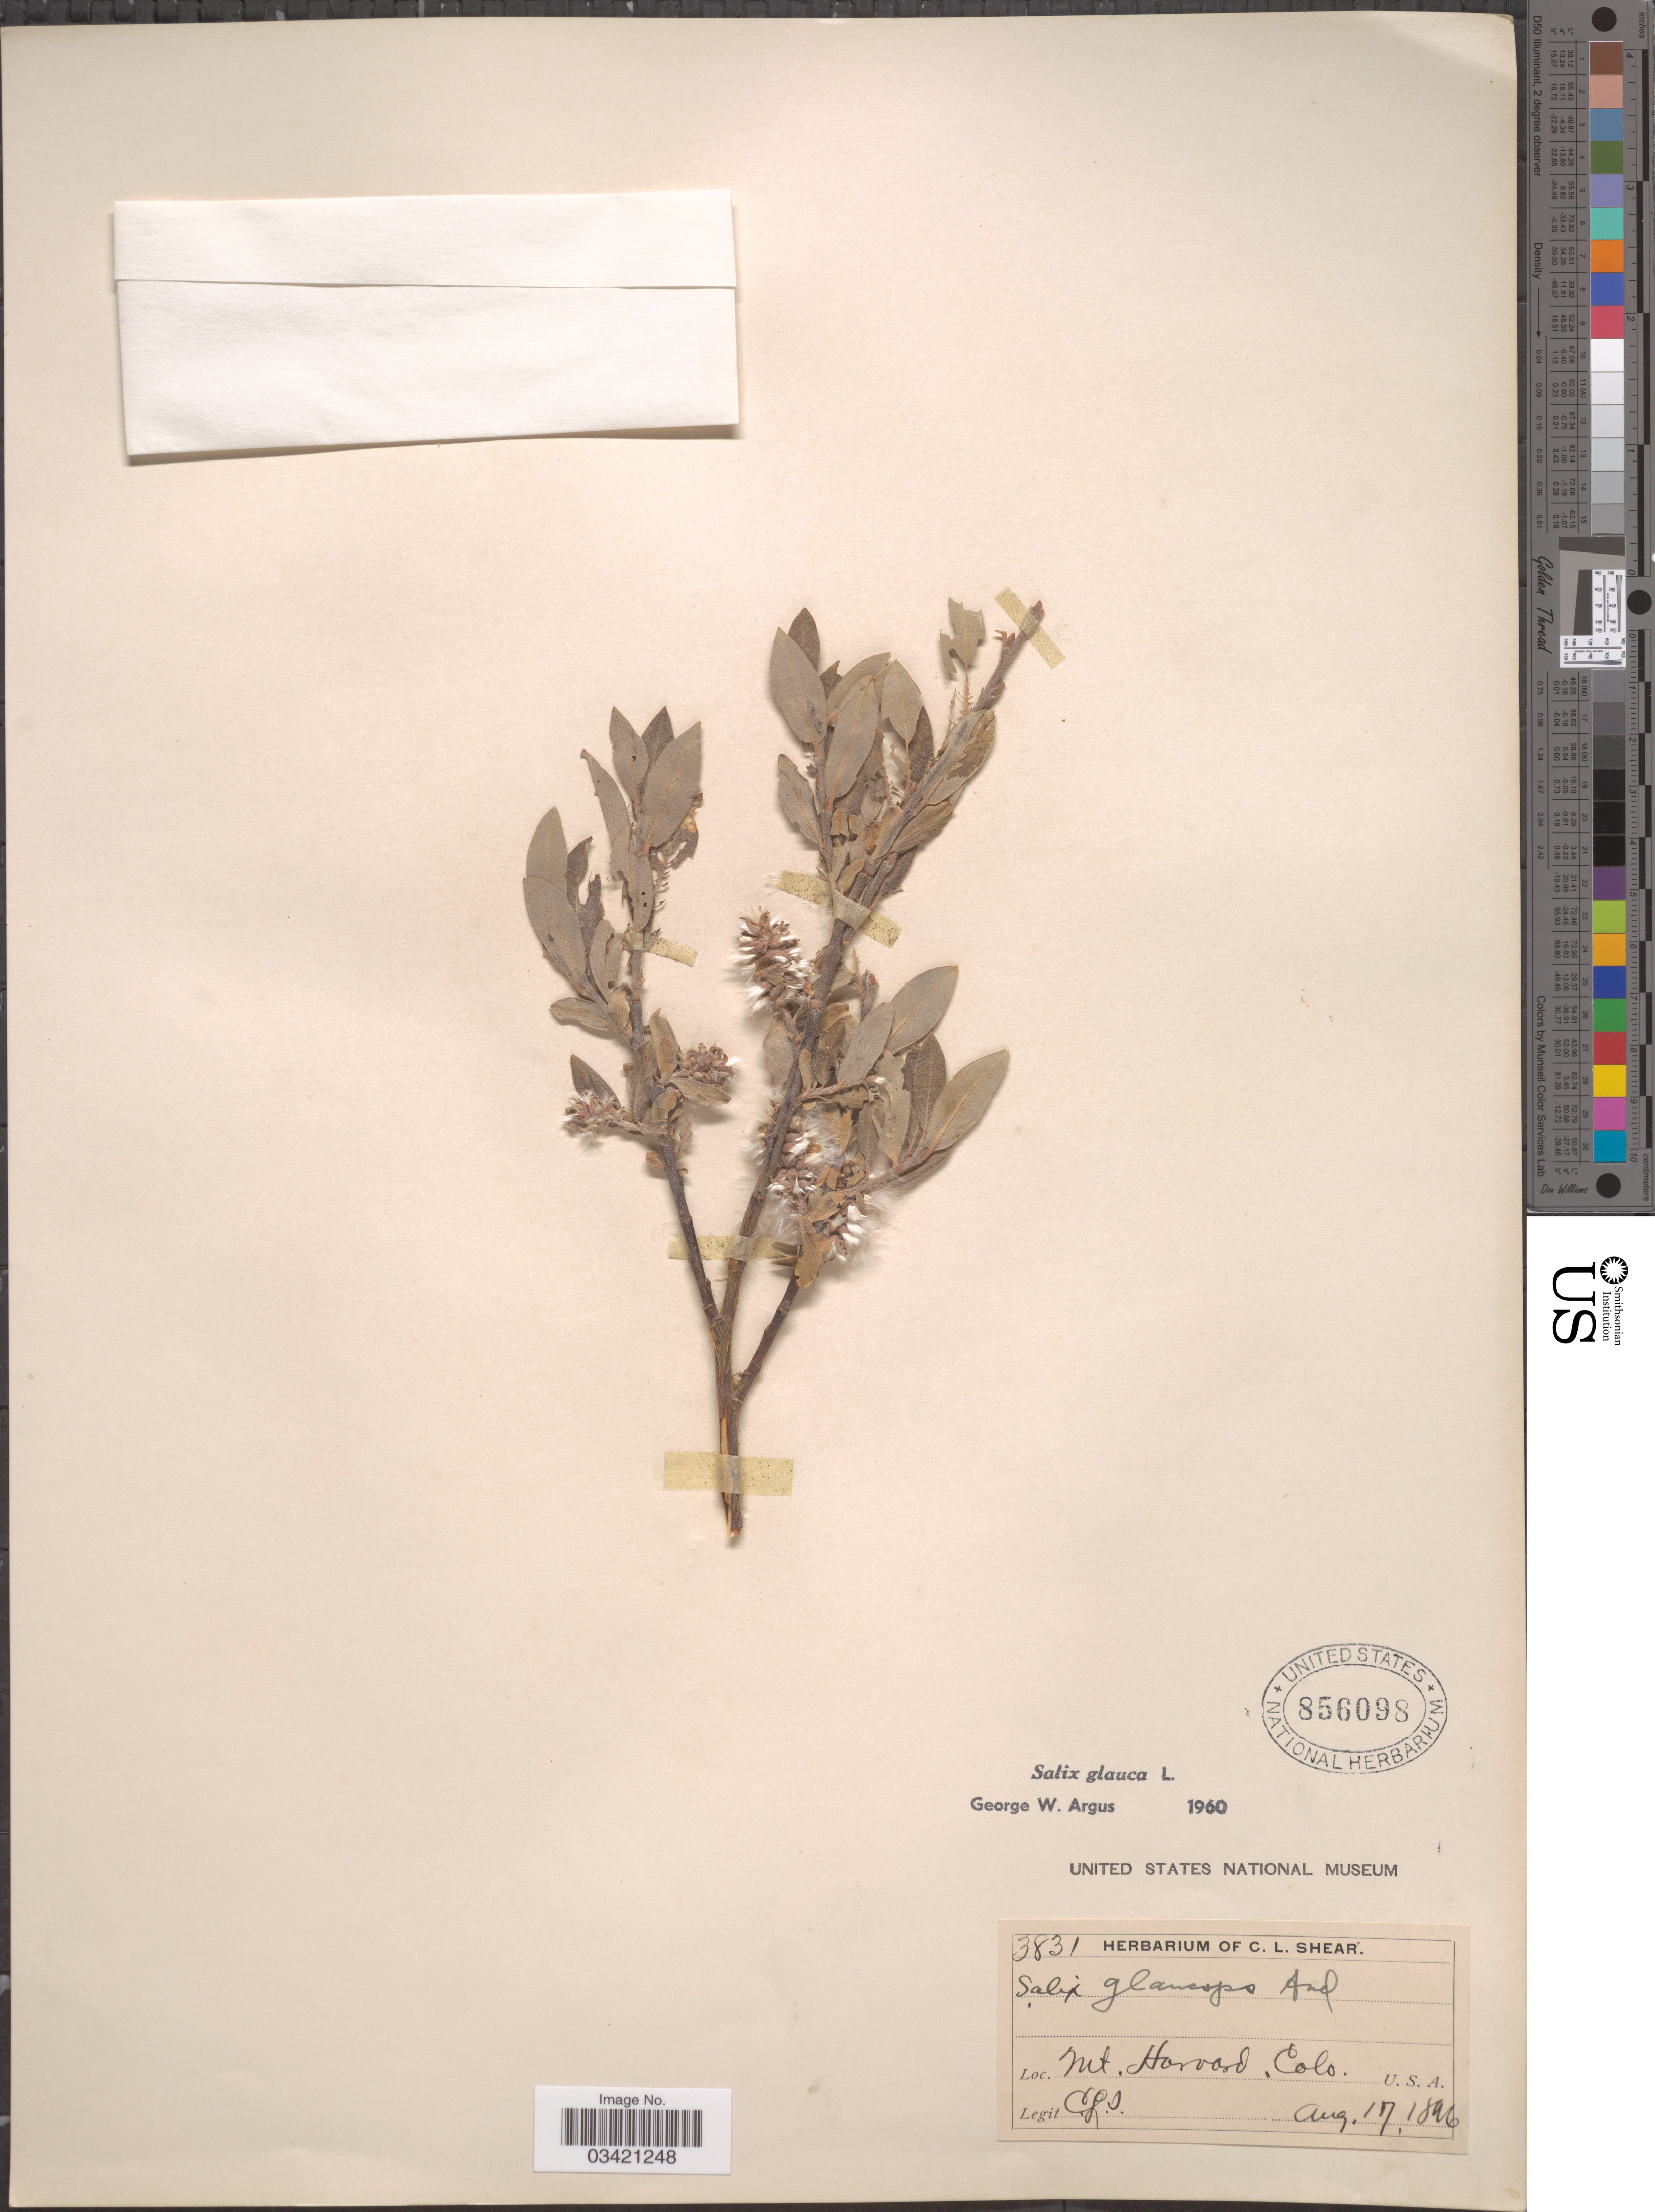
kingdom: Plantae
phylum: Tracheophyta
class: Magnoliopsida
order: Malpighiales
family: Salicaceae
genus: Salix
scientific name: Salix glauca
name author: L.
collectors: C. L. Shear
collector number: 3831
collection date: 1896-08-17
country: United States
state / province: Colorado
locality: Mt. Harvard.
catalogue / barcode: US 856098